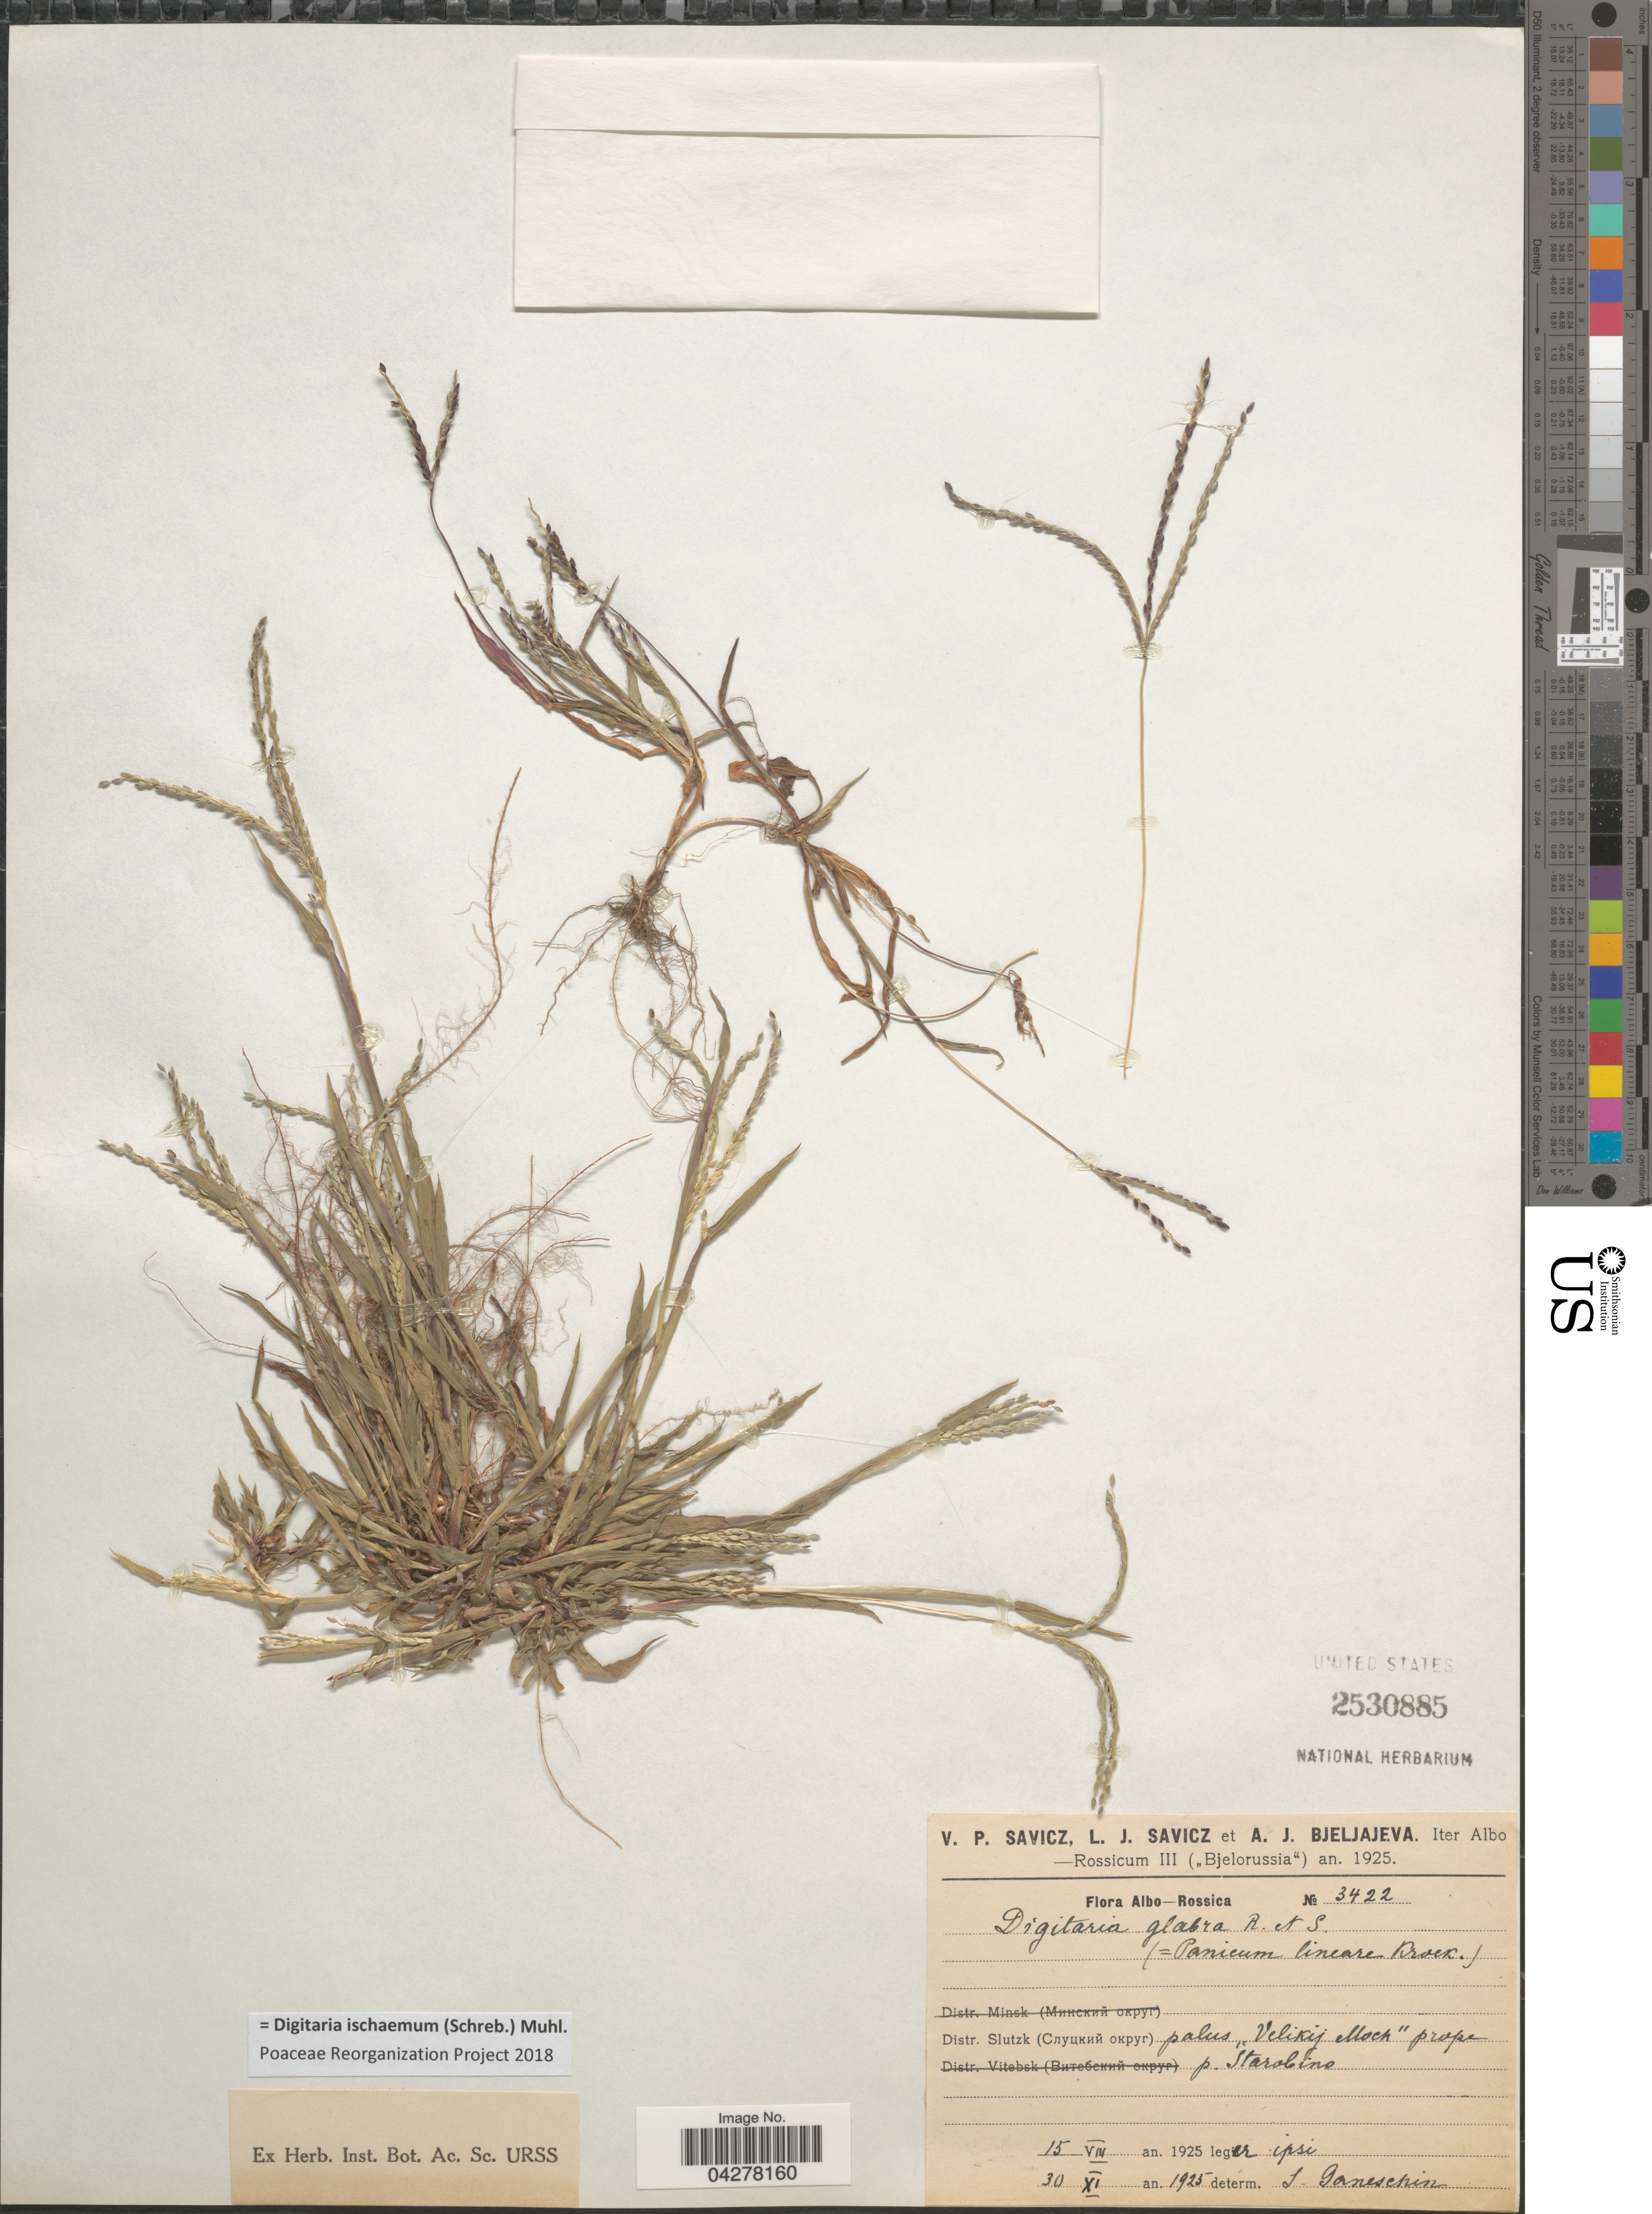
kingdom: Plantae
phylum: Tracheophyta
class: Liliopsida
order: Poales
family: Poaceae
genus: Digitaria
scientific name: Digitaria ischaemum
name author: (Schreber) Schreber ex Muhl.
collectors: V. P. Savicz, L. Savicz & A. Bjeljajeva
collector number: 3422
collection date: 1925-08-15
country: Belarus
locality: Iter Albo-Rossicum III ("Bjelorussia") an. 1925. Distr. Slutzk (X) palus "Velikÿ Moch" prope p. Starobine.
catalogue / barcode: US 2530885